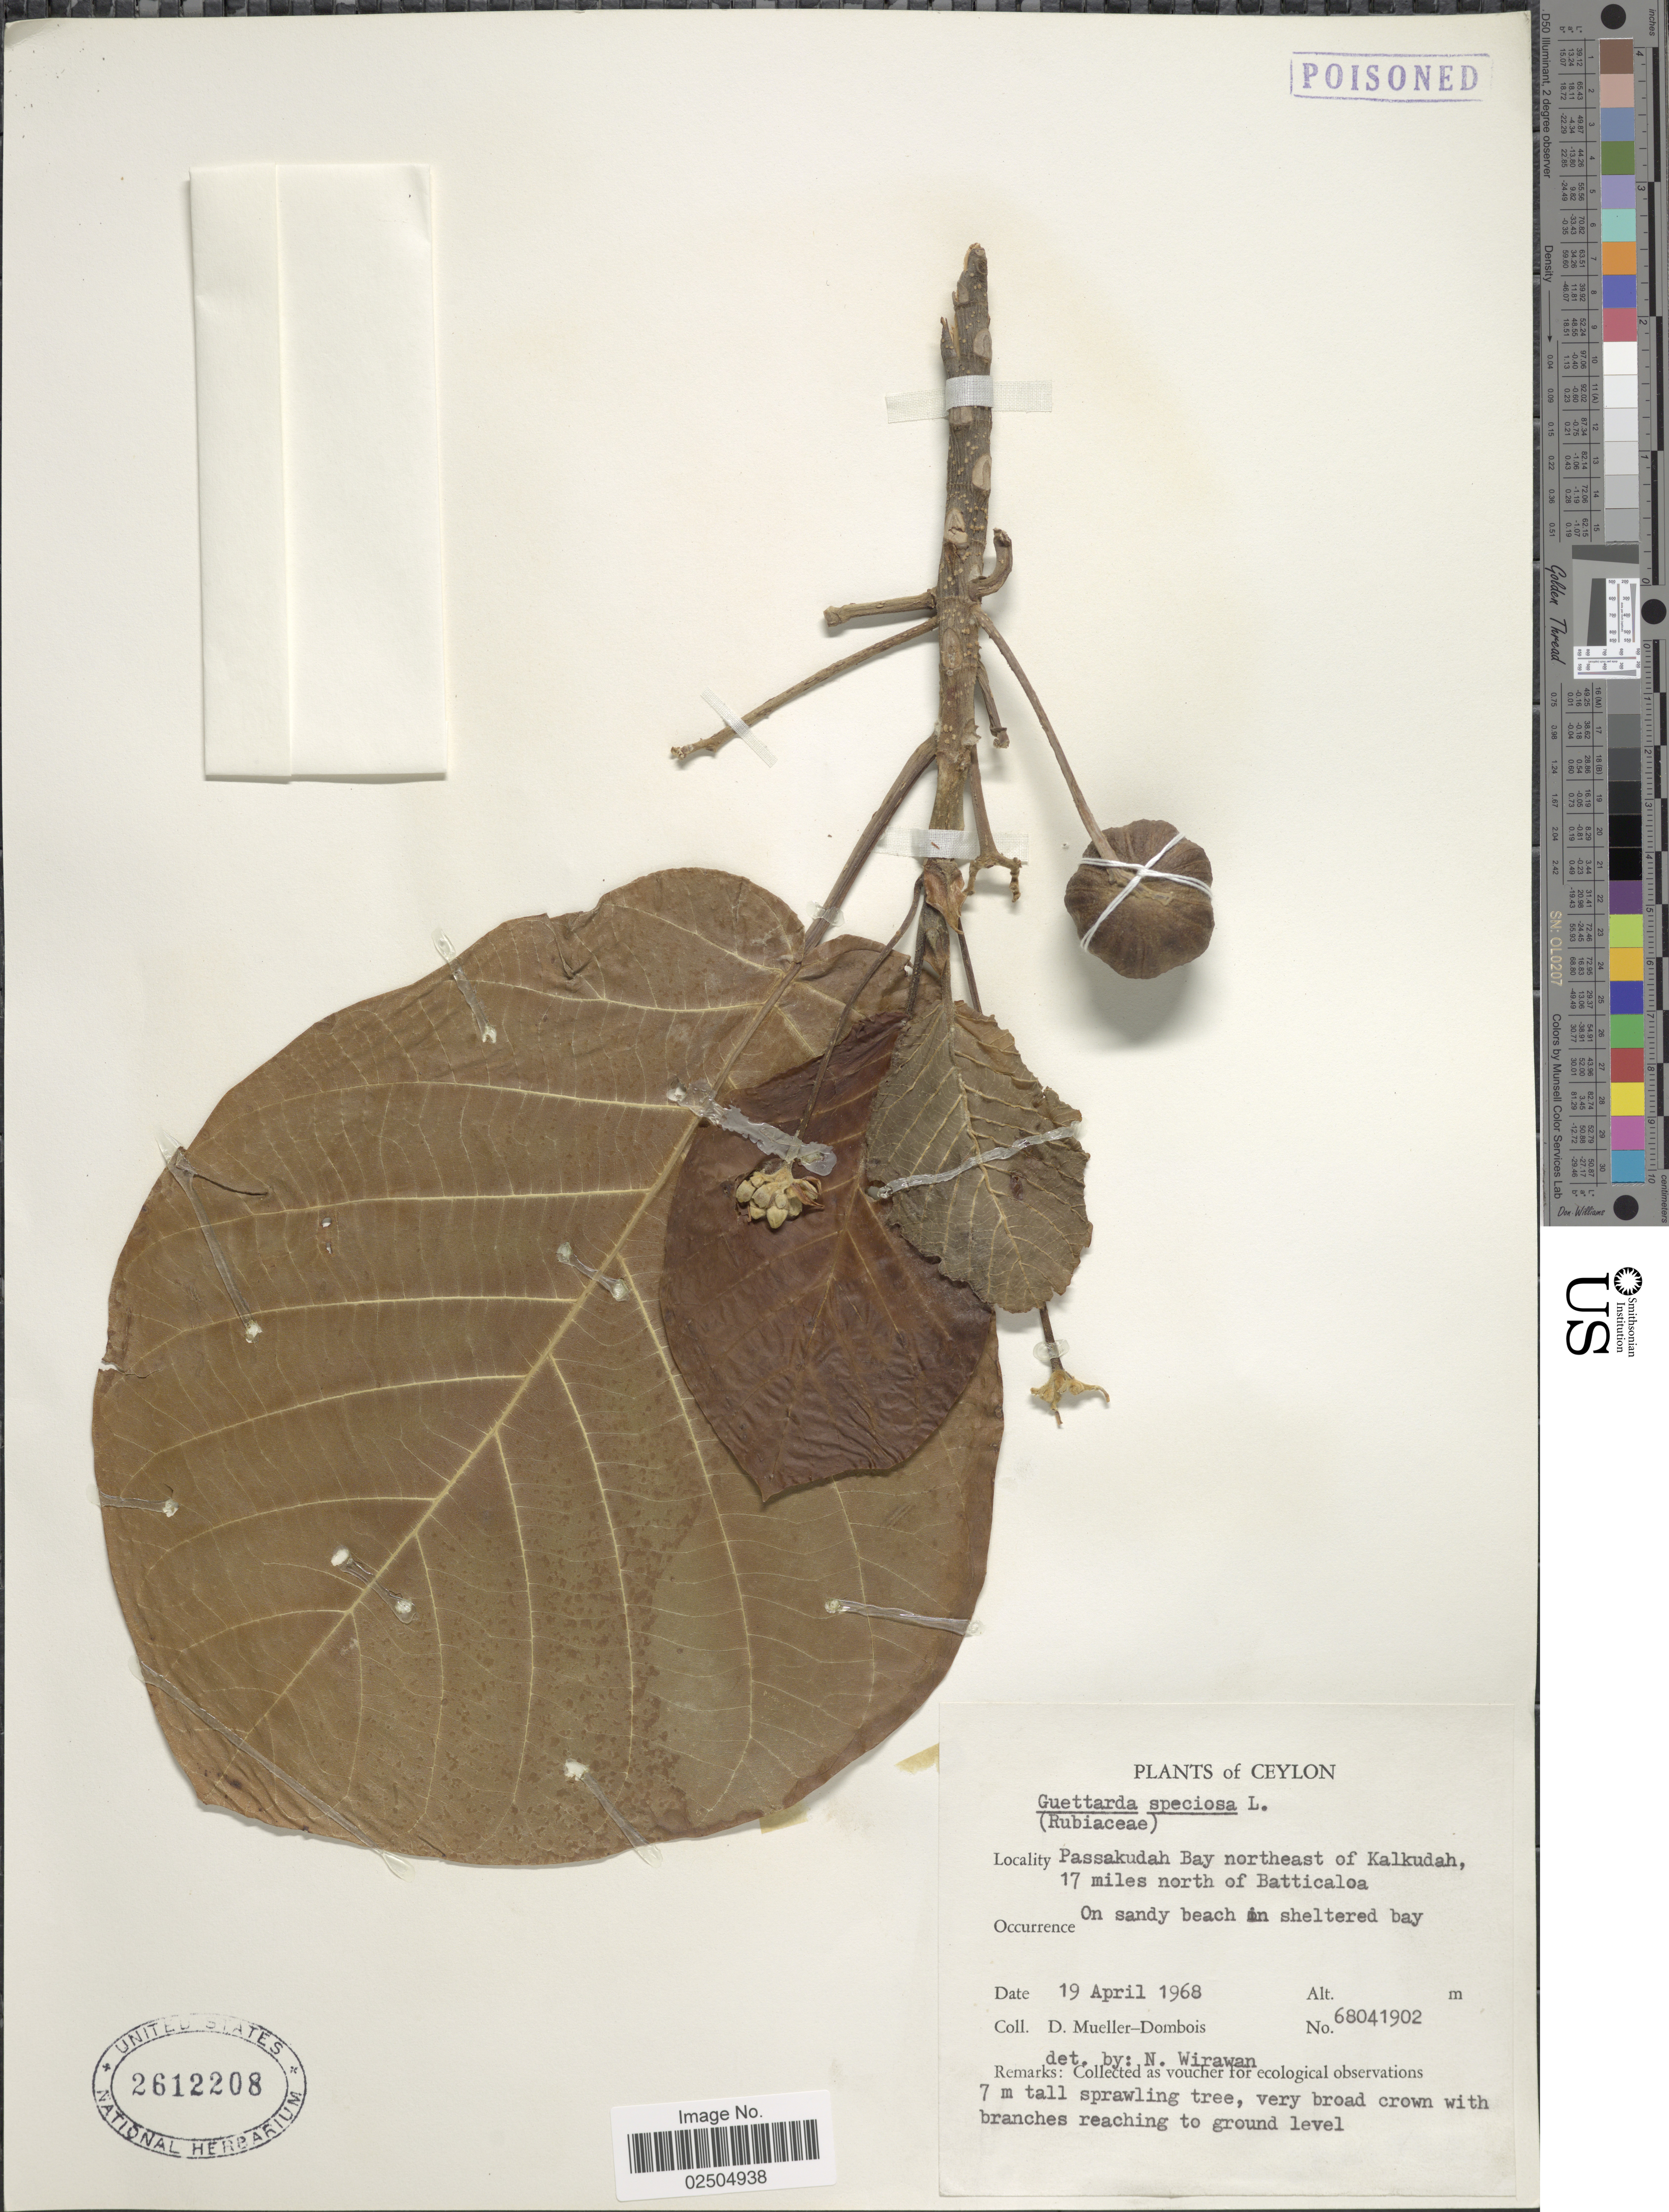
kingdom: Plantae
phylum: Tracheophyta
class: Magnoliopsida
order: Gentianales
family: Rubiaceae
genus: Guettarda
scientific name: Guettarda speciosa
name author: L.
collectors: D. Mueller-Dombois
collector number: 68041902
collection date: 1968-04-19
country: Sri Lanka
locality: Ceylon, Passakudah Bay northeast of Kalkudah, 17 miles north of Batticaloa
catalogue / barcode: US 2612208